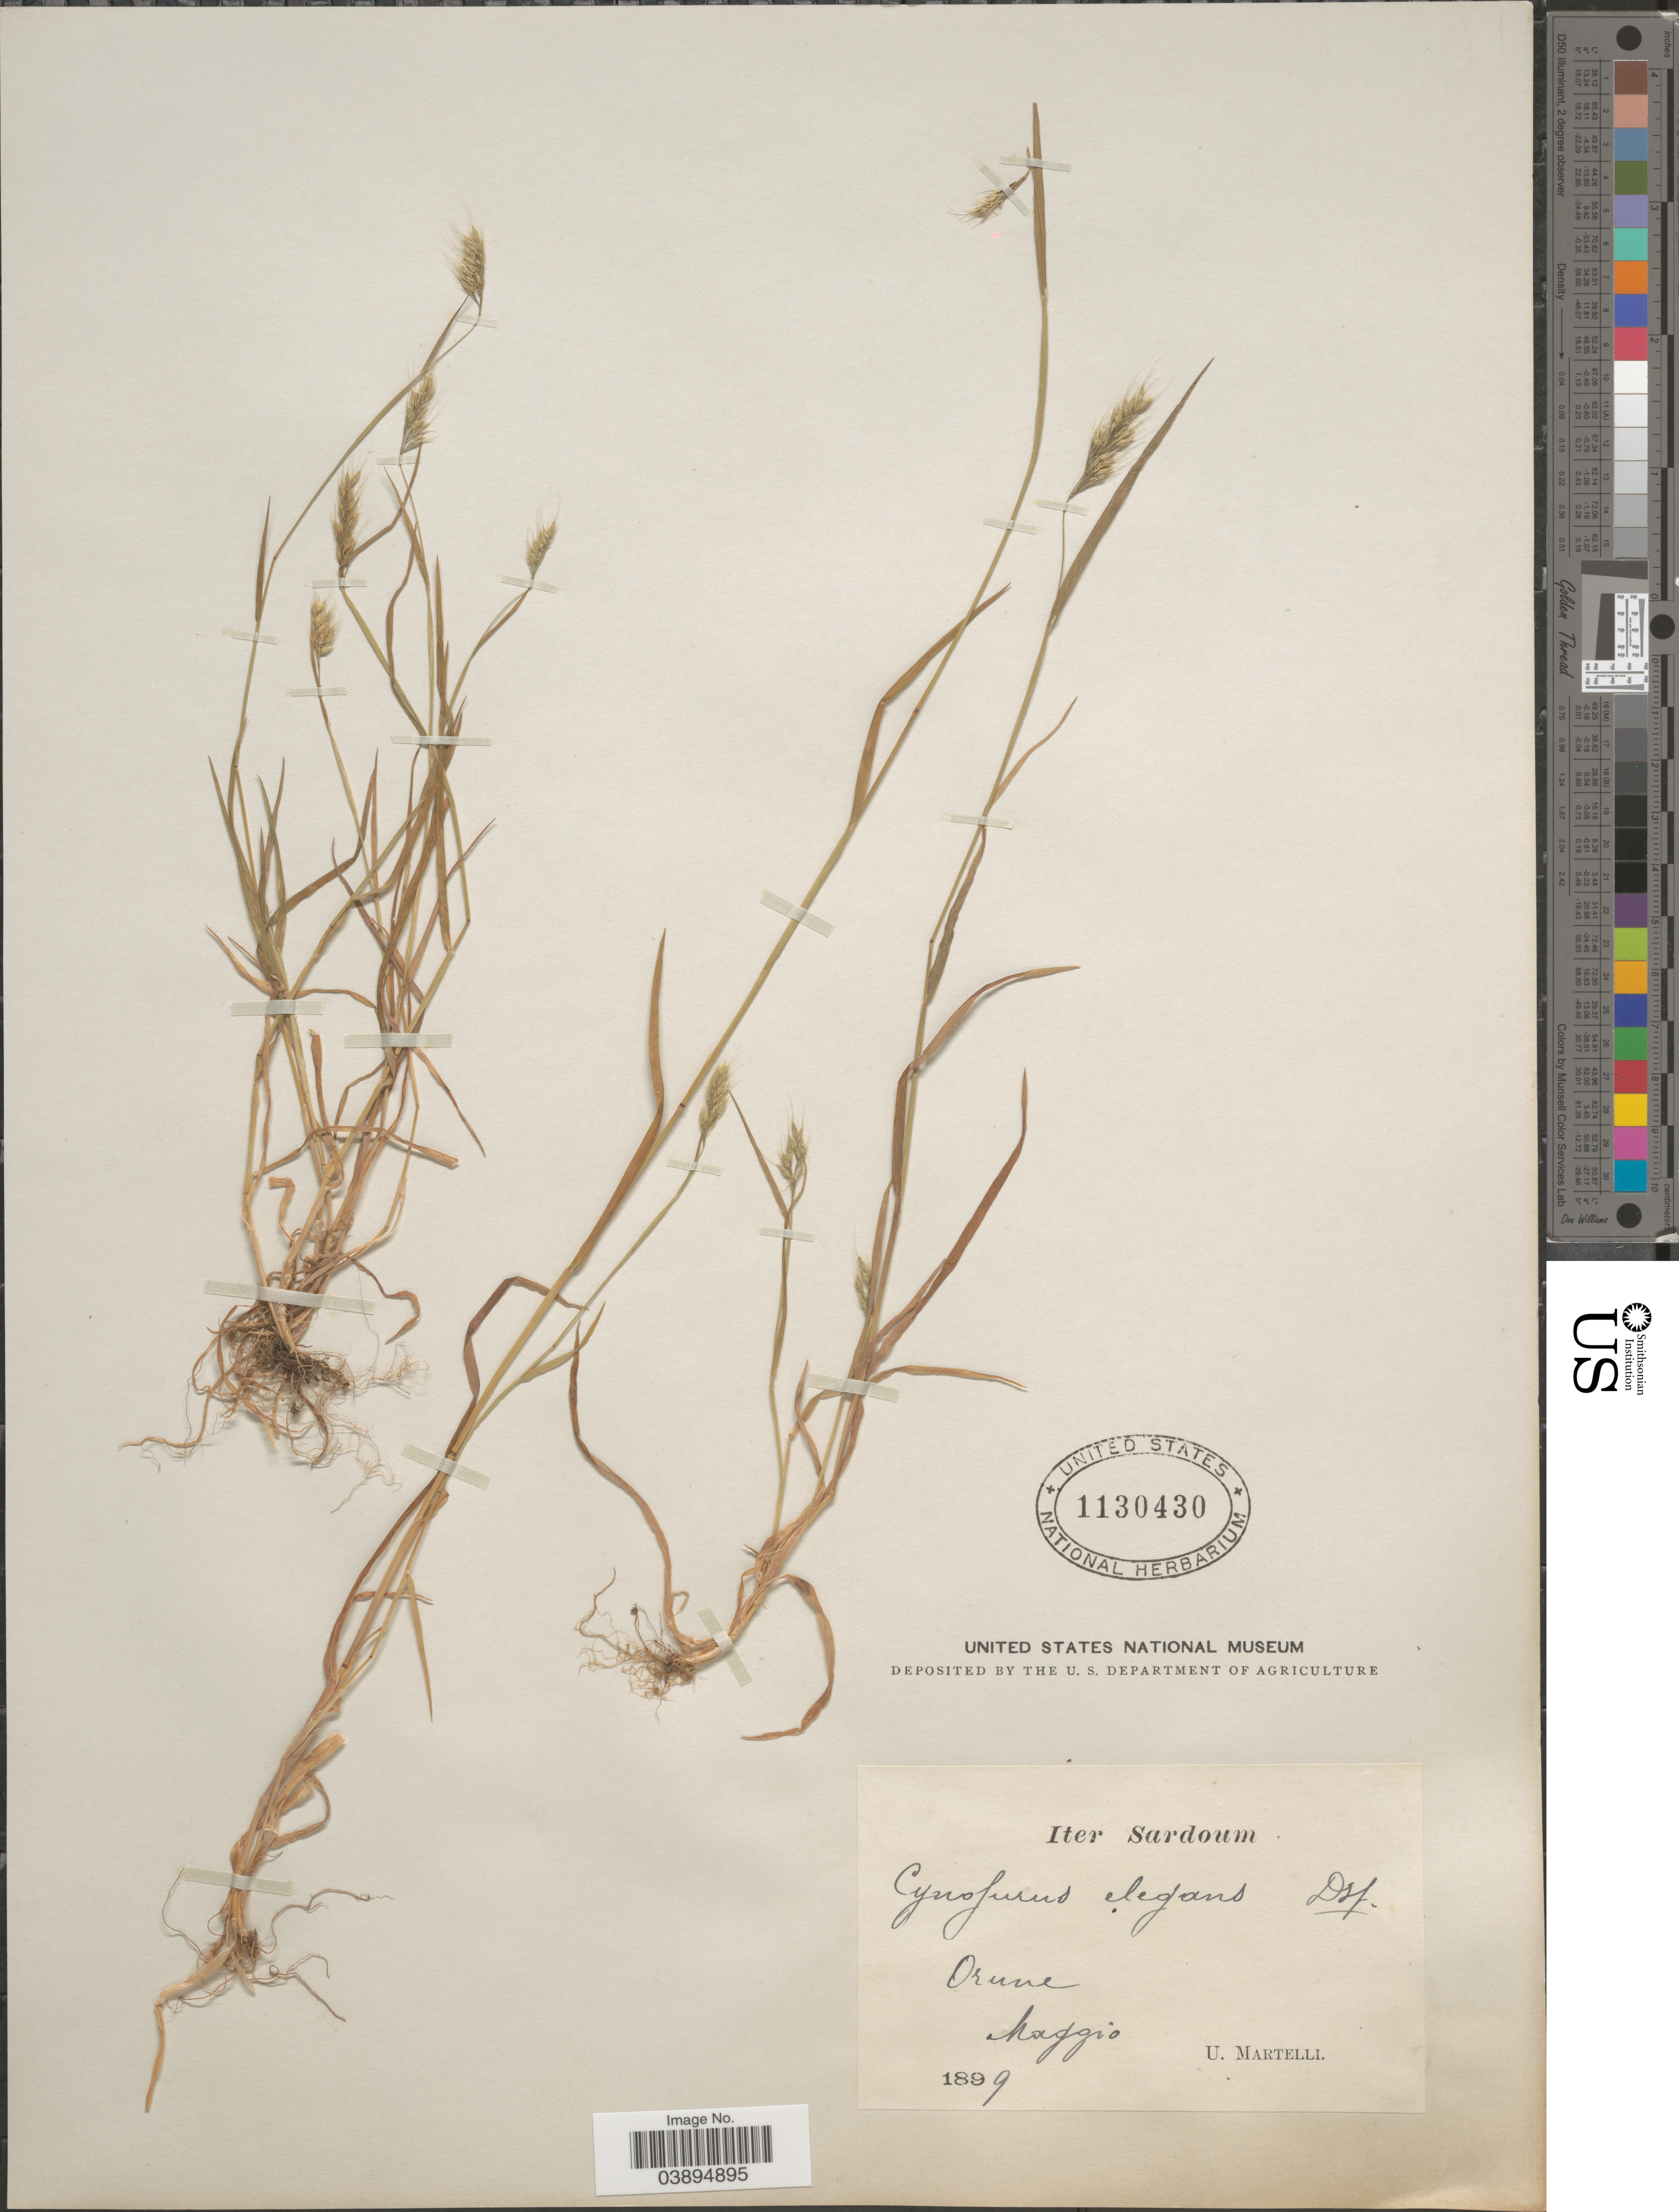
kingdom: Plantae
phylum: Tracheophyta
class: Liliopsida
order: Poales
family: Poaceae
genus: Cynosurus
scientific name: Cynosurus elegans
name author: Desf.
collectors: U. Martelli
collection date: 1899-05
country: Italy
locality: Iter Sardoum. Orune.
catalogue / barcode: US 1130430